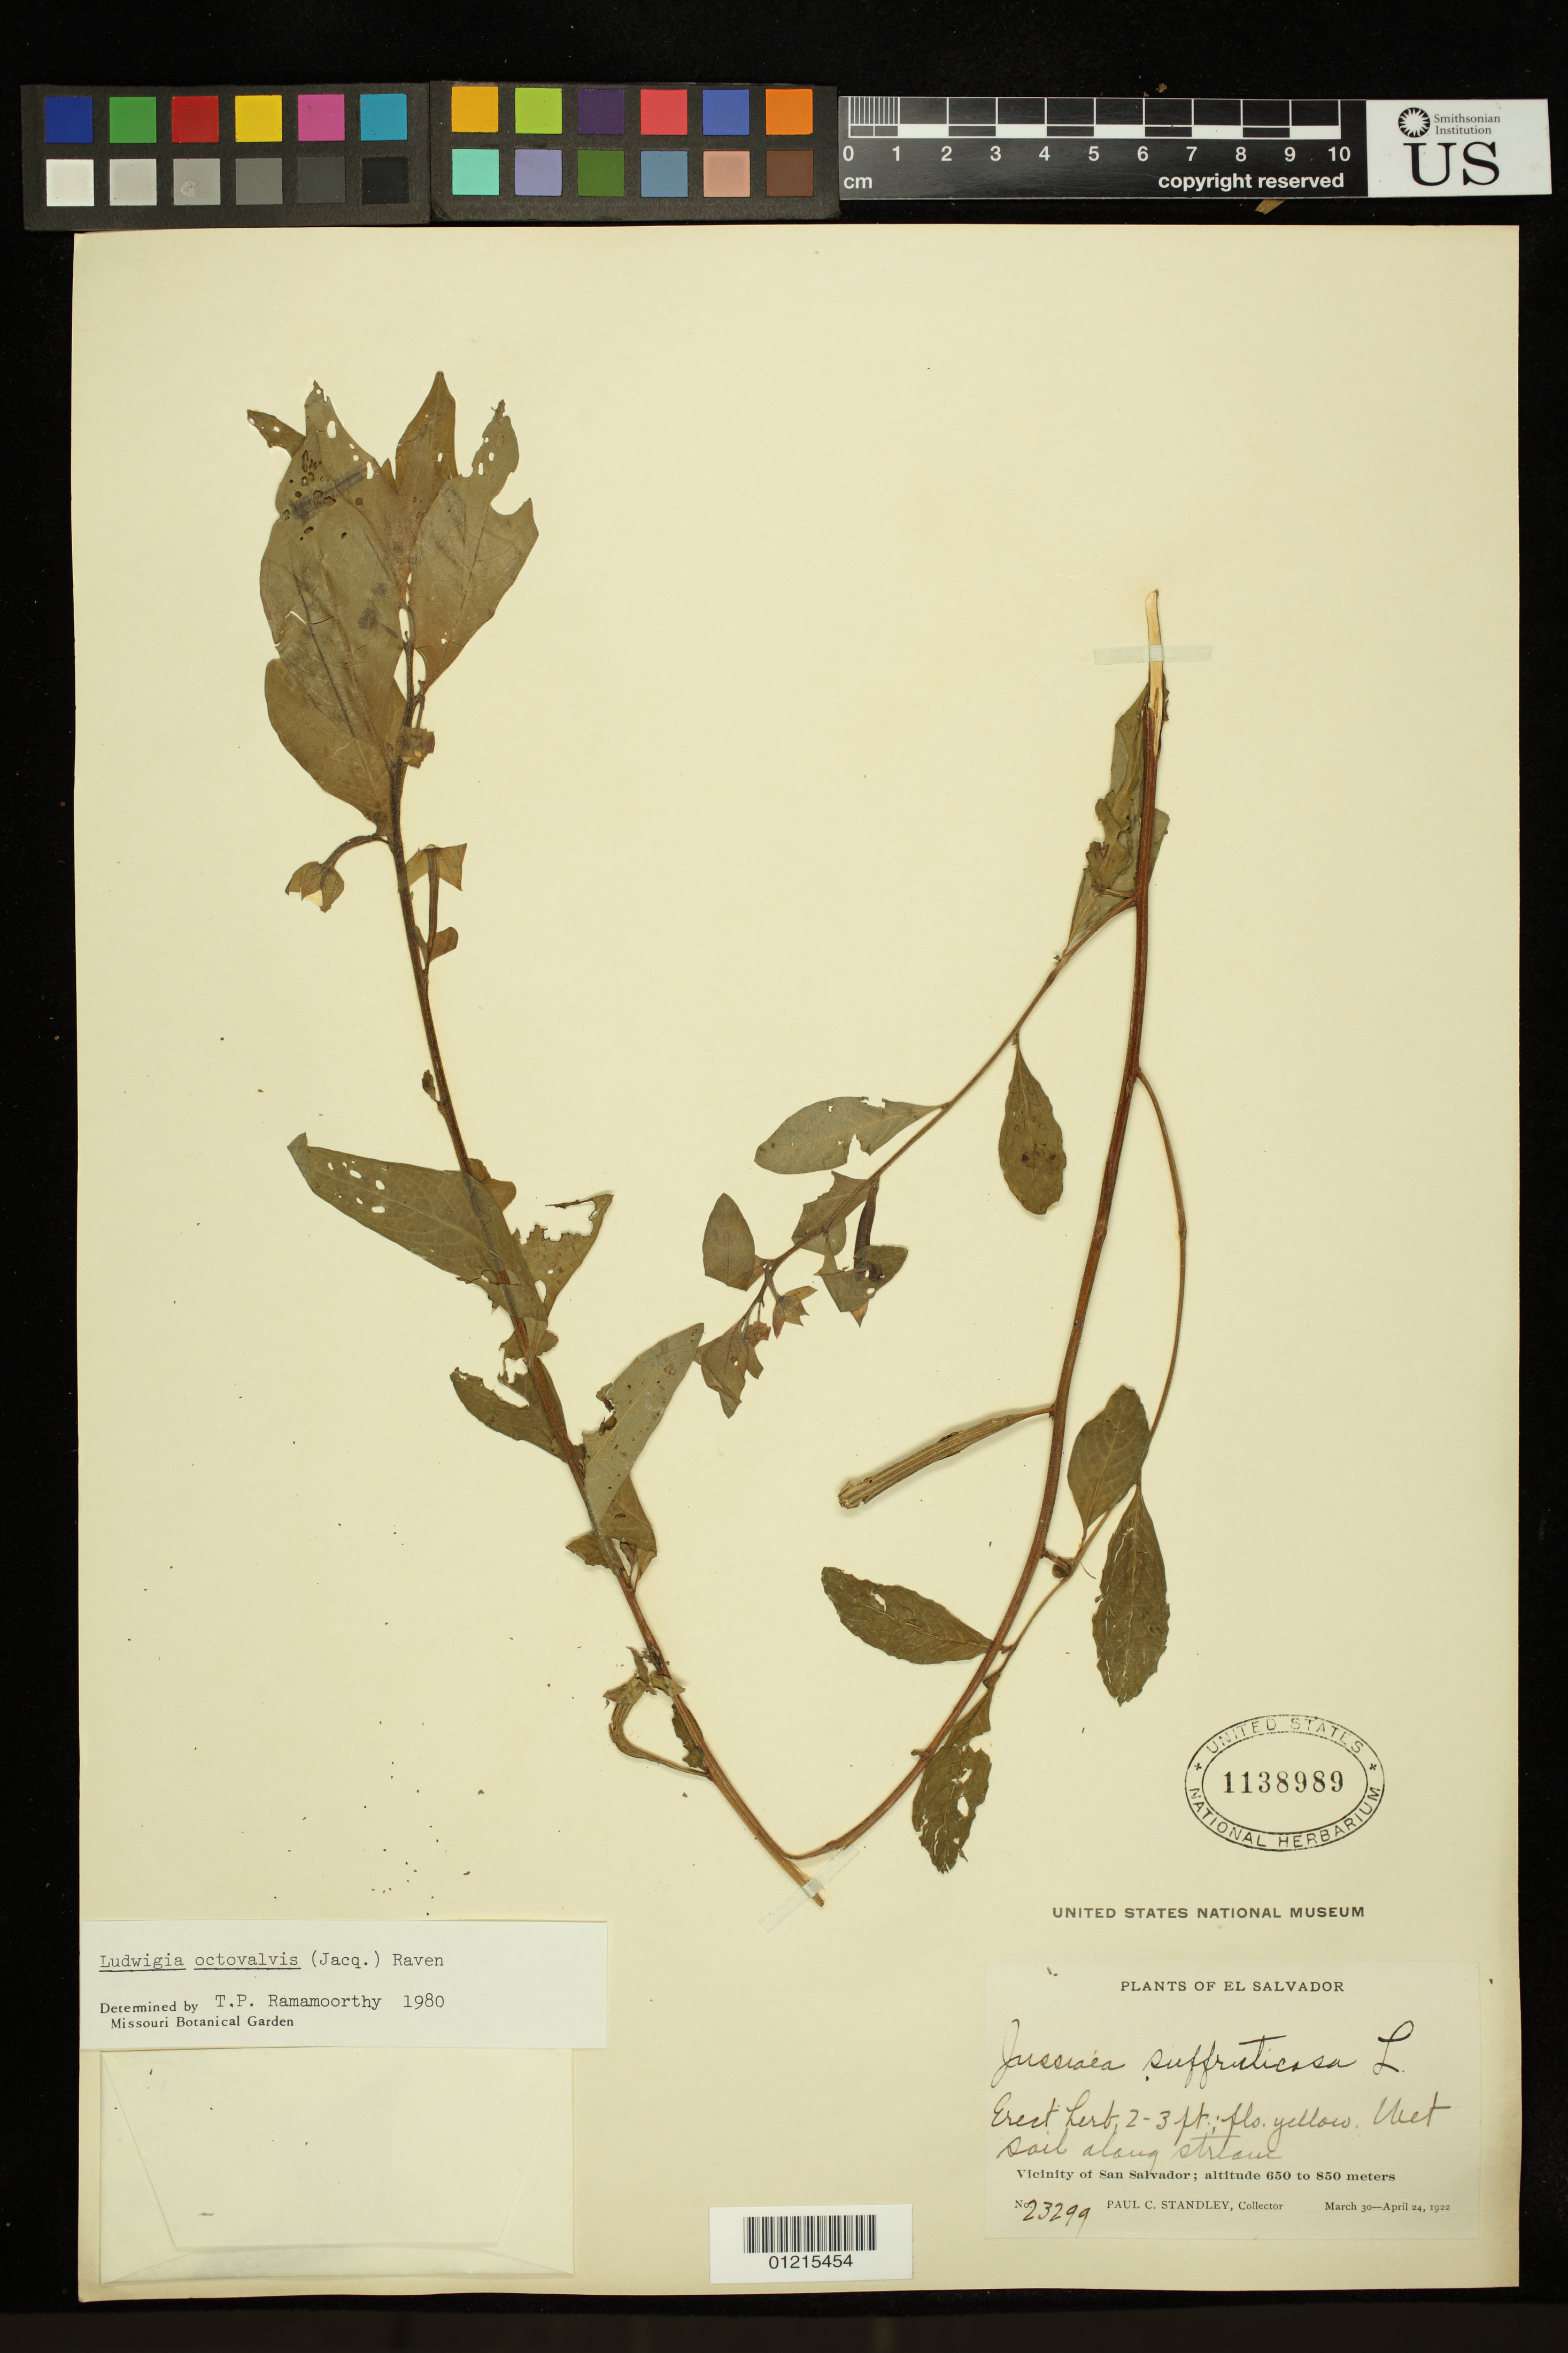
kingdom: Plantae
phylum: Tracheophyta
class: Magnoliopsida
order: Myrtales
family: Onagraceae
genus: Ludwigia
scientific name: Ludwigia octovalvis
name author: (Jacq.) P.H. Raven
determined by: Ramamoorthy, T. P.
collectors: P. C. Standley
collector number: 23299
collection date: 1922-03-30/1922-04-24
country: El Salvador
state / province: San Salvador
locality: Vicinity of San Salvador.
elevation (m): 650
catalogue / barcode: US 1138989